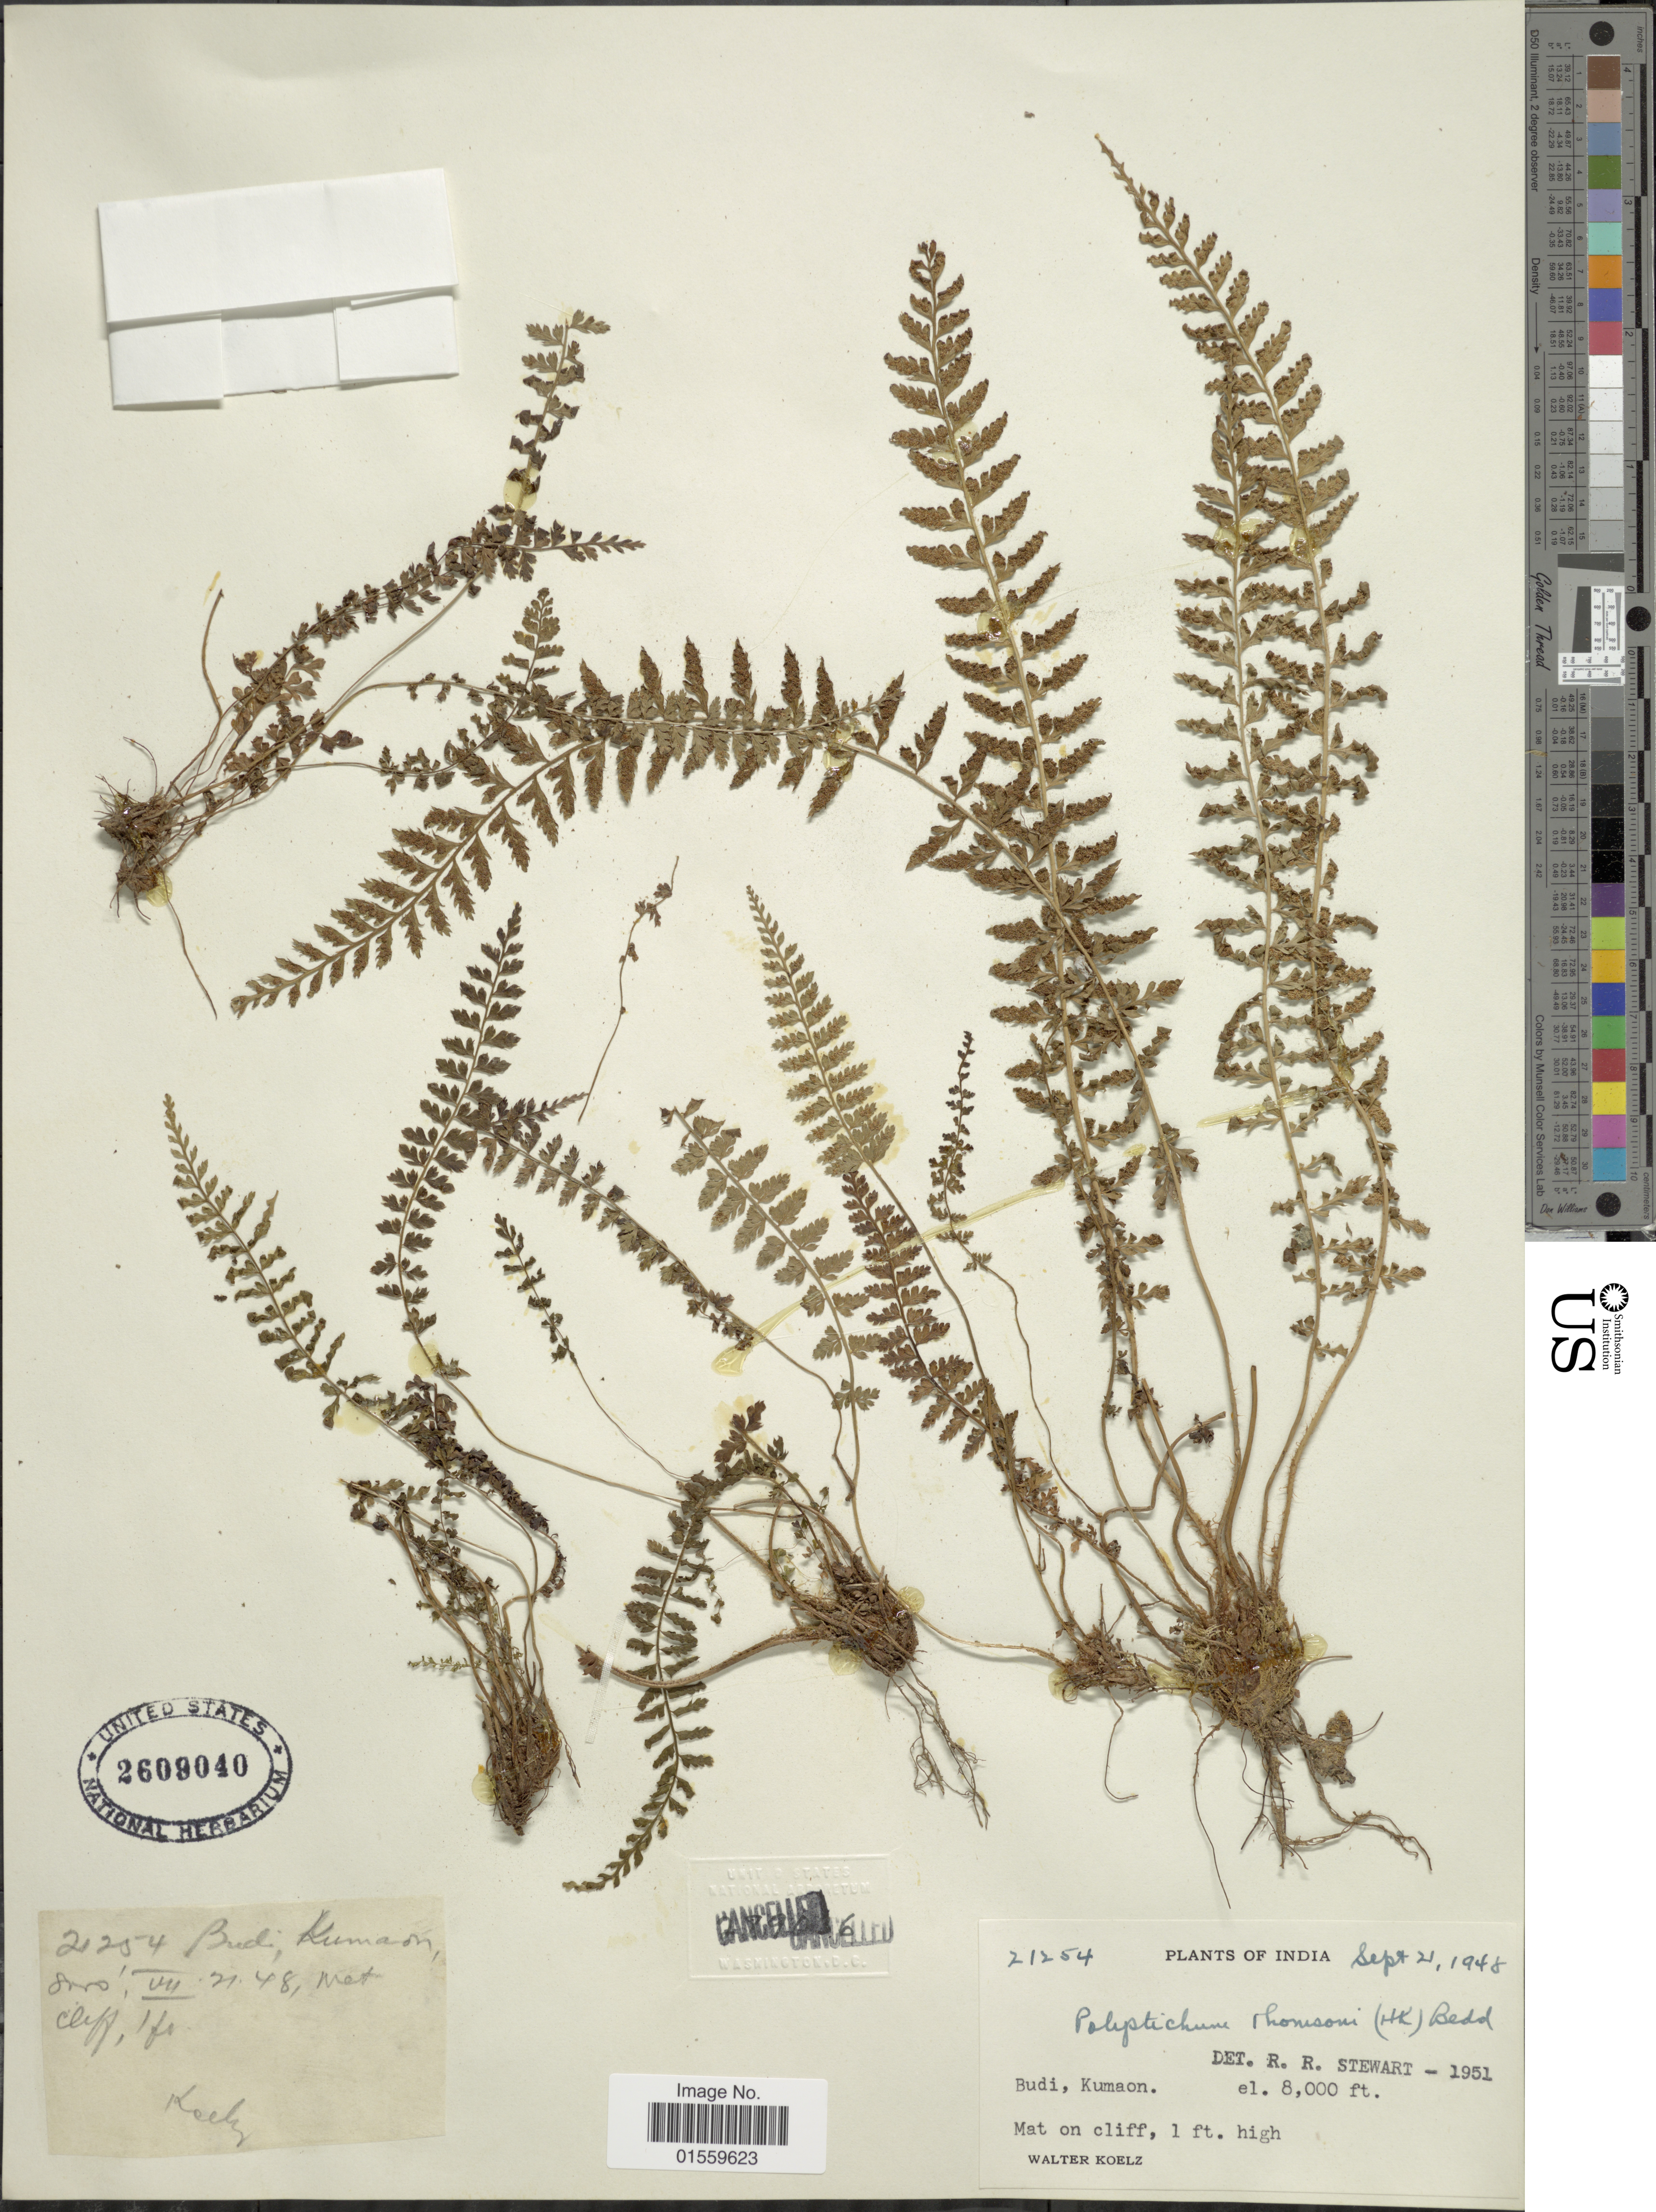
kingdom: Plantae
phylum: Tracheophyta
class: Polypodiopsida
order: Polypodiales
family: Dryopteridaceae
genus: Polystichum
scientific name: Polystichum thomsonii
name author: (Hook. f.) Bedd.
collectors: W. N. Koelz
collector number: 21254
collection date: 1948-09-21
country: India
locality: Budi, Kumaon.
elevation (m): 2438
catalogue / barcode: US 2609040